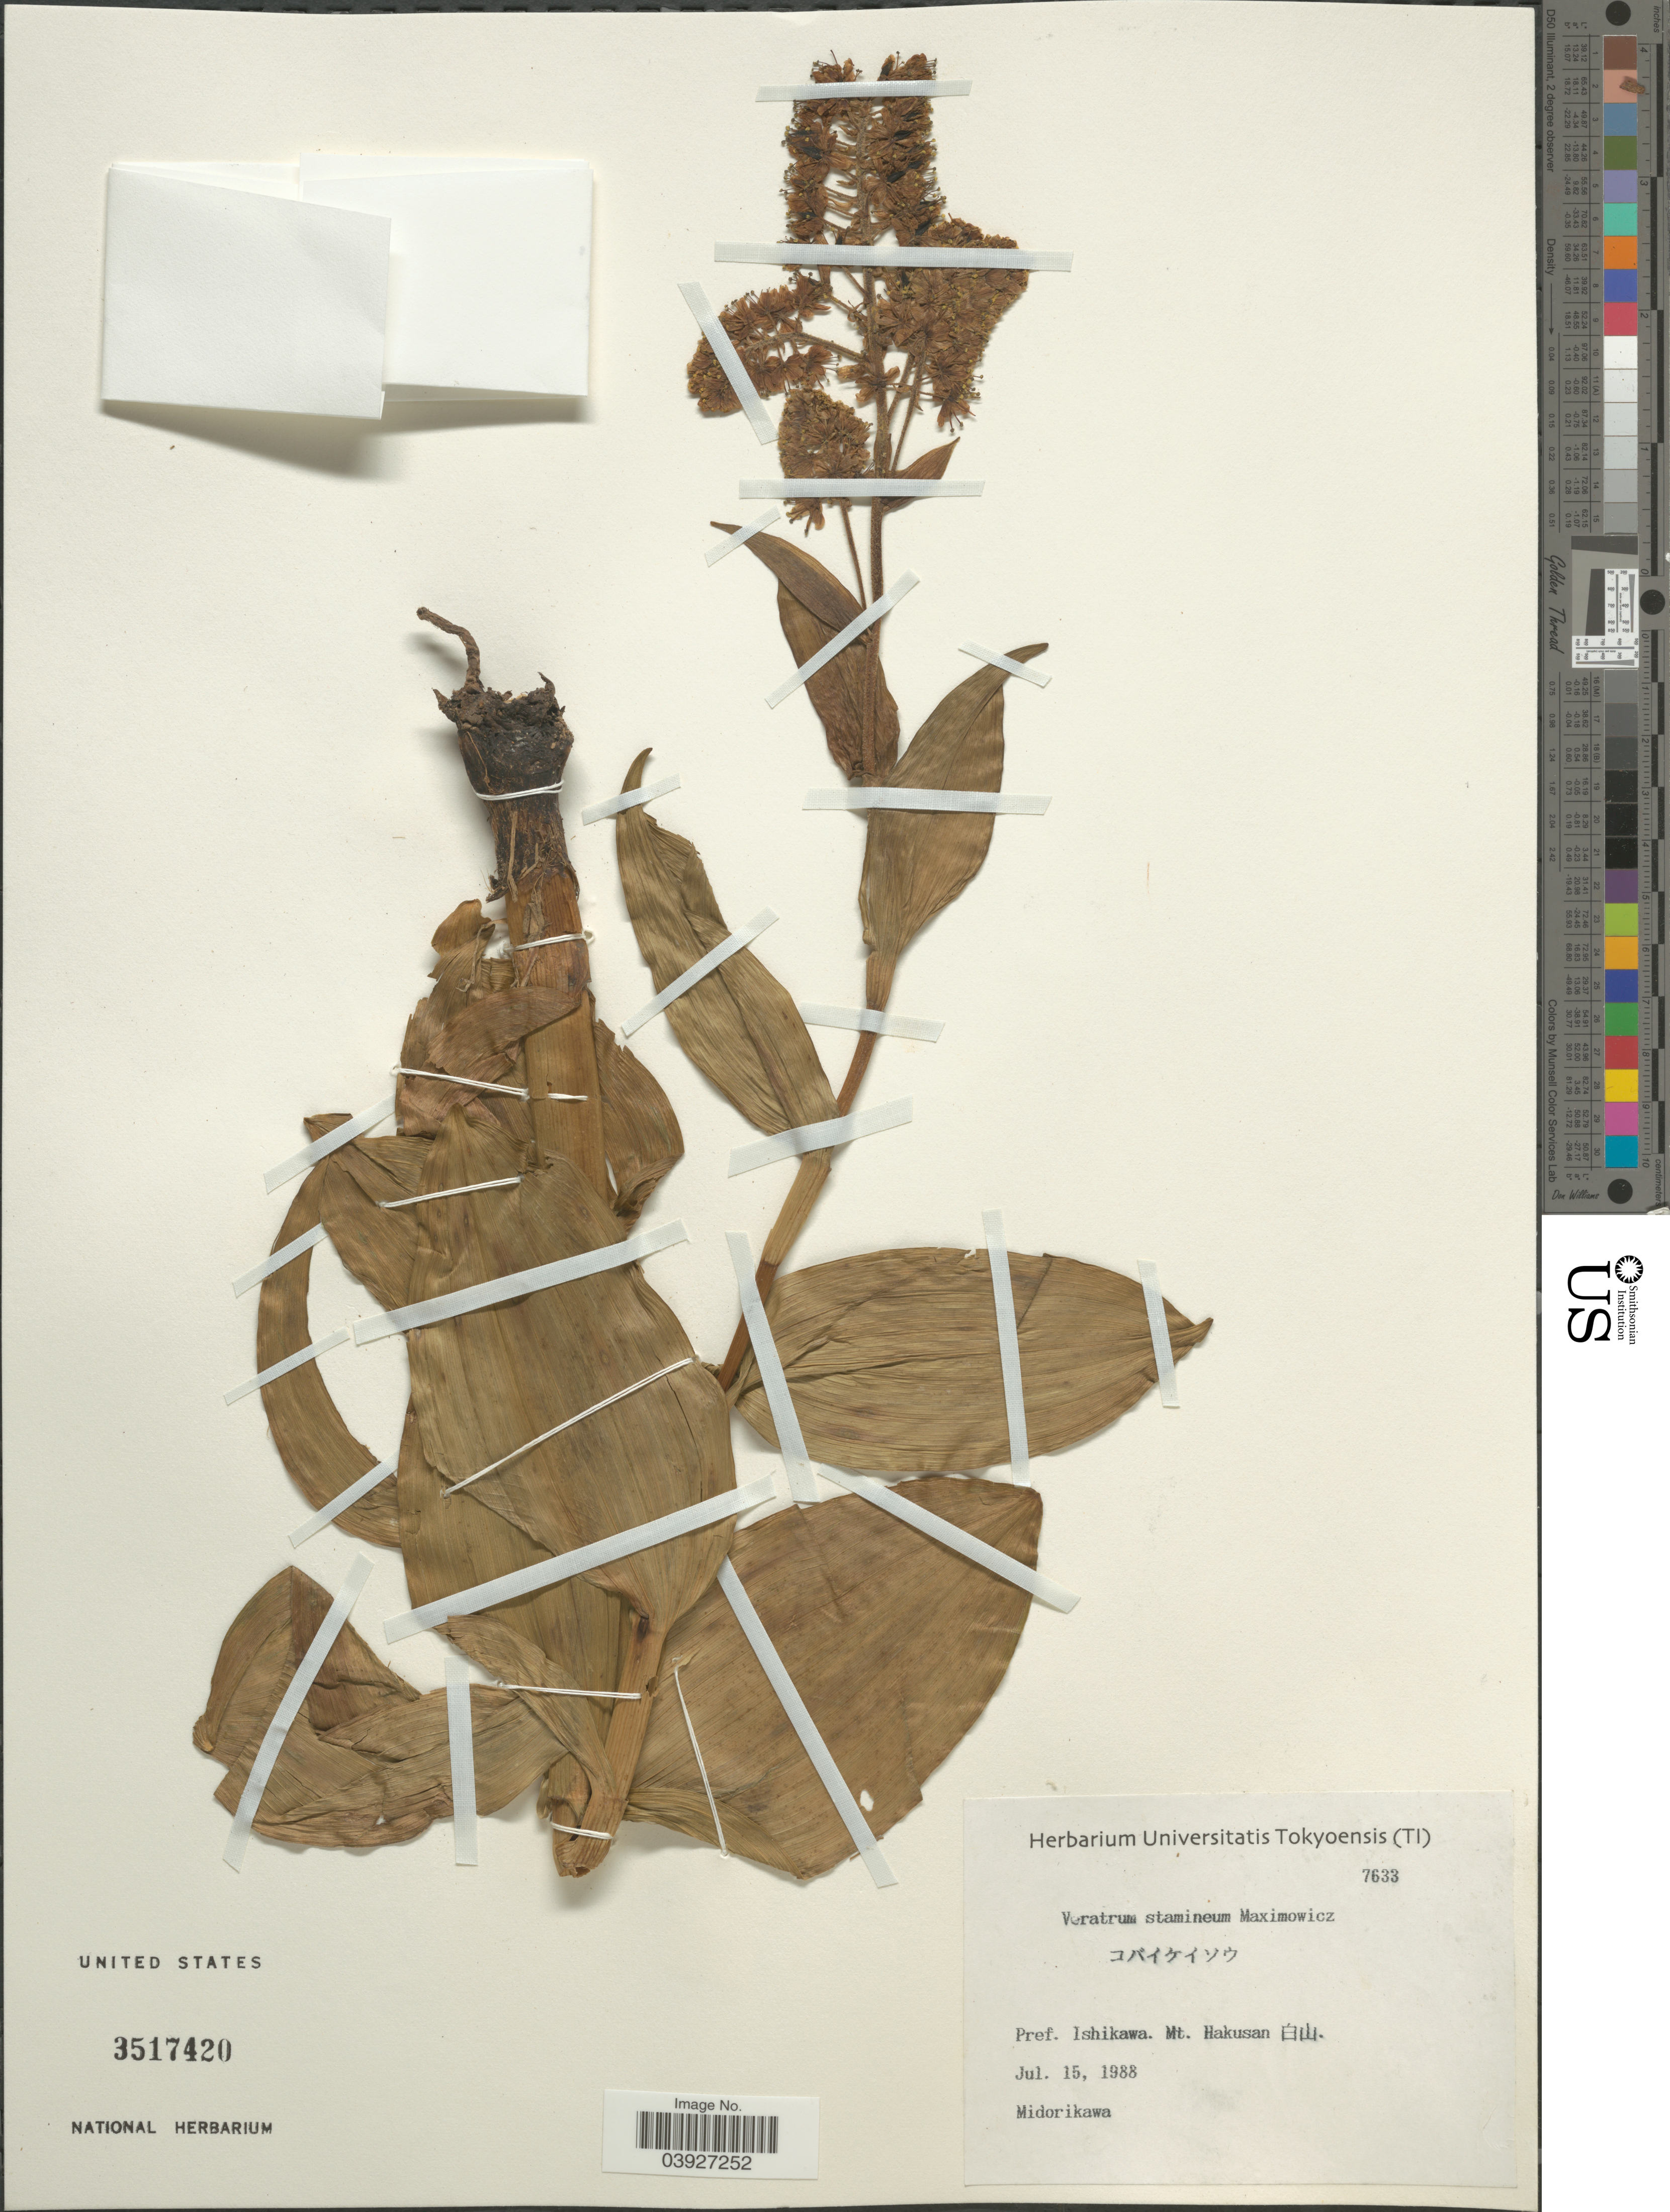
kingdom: Plantae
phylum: Tracheophyta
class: Liliopsida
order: Liliales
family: Melanthiaceae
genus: Veratrum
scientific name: Veratrum stamineum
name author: Maxim.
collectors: Midorikawa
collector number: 7633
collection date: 1988-07-15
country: Japan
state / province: Isikawa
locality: Pref. Ishikawa. Mt. Hakusan X.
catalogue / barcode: US 3517420